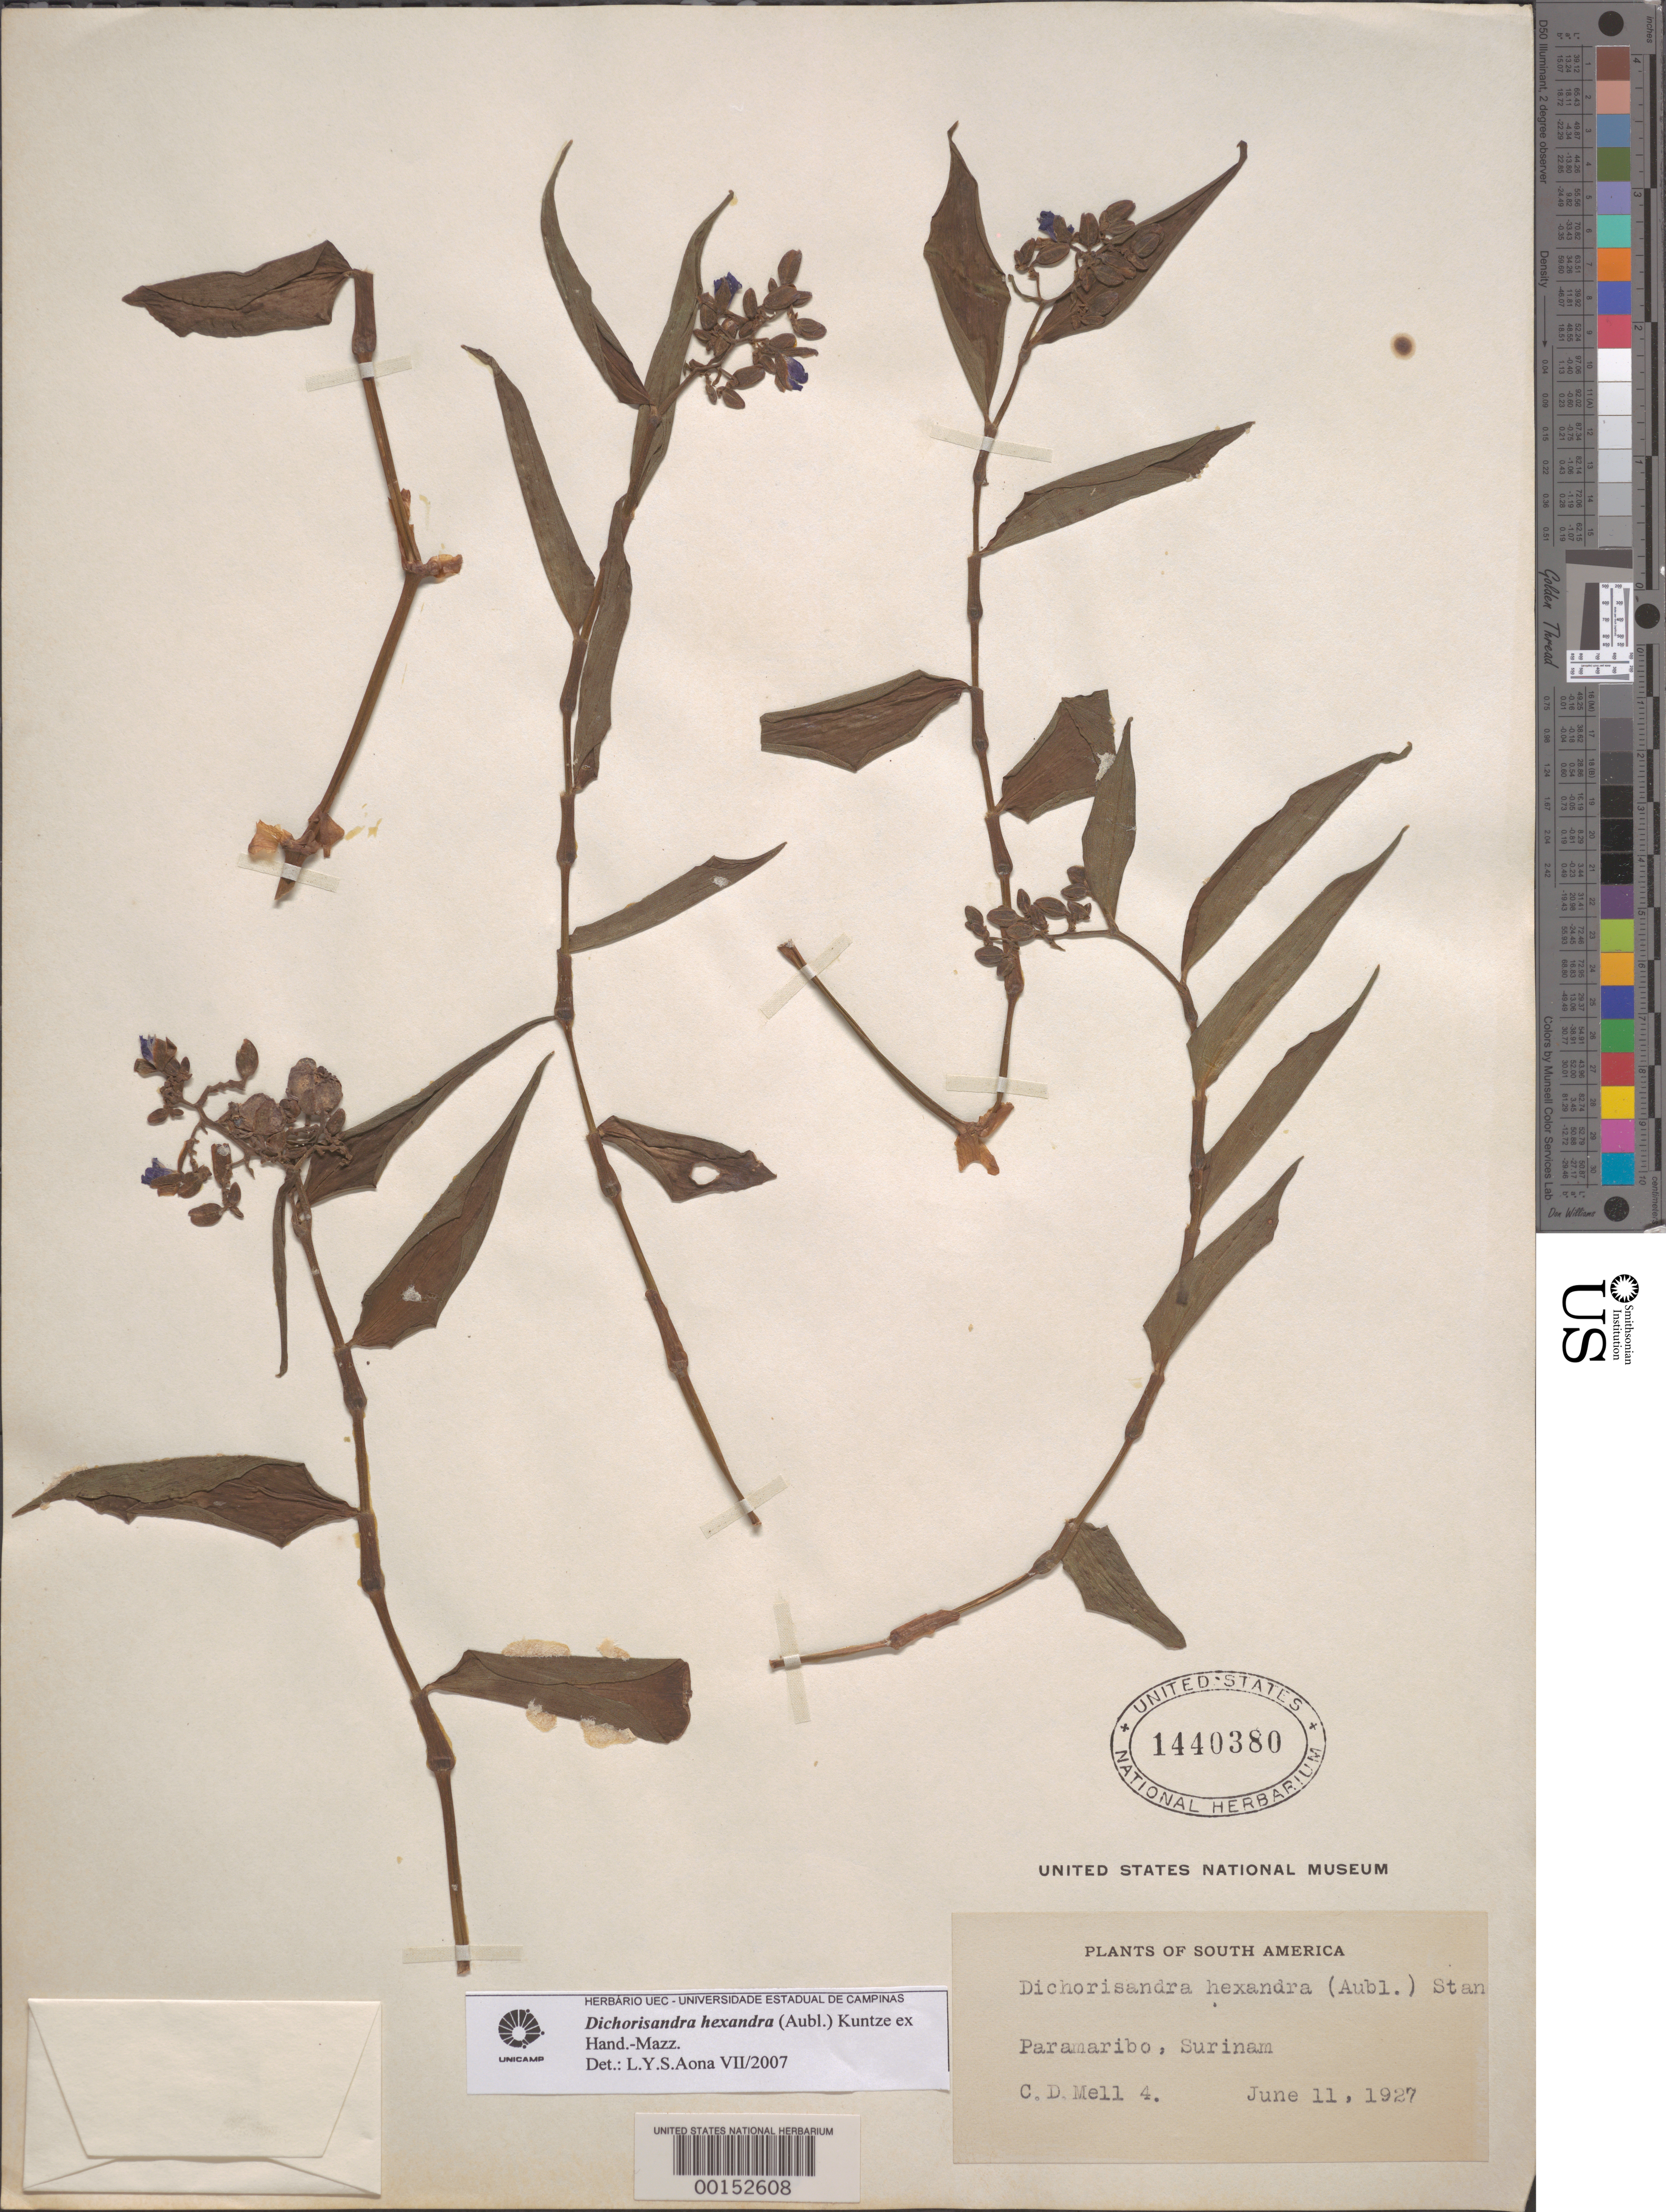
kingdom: Plantae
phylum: Tracheophyta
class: Liliopsida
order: Commelinales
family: Commelinaceae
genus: Dichorisandra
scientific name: Dichorisandra hexandra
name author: (Aubl.) Standl.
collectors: C. D. Mell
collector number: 04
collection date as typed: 11 Jun 1927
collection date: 1927-06-11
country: Suriname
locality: Paramaribo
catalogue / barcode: US 1440380